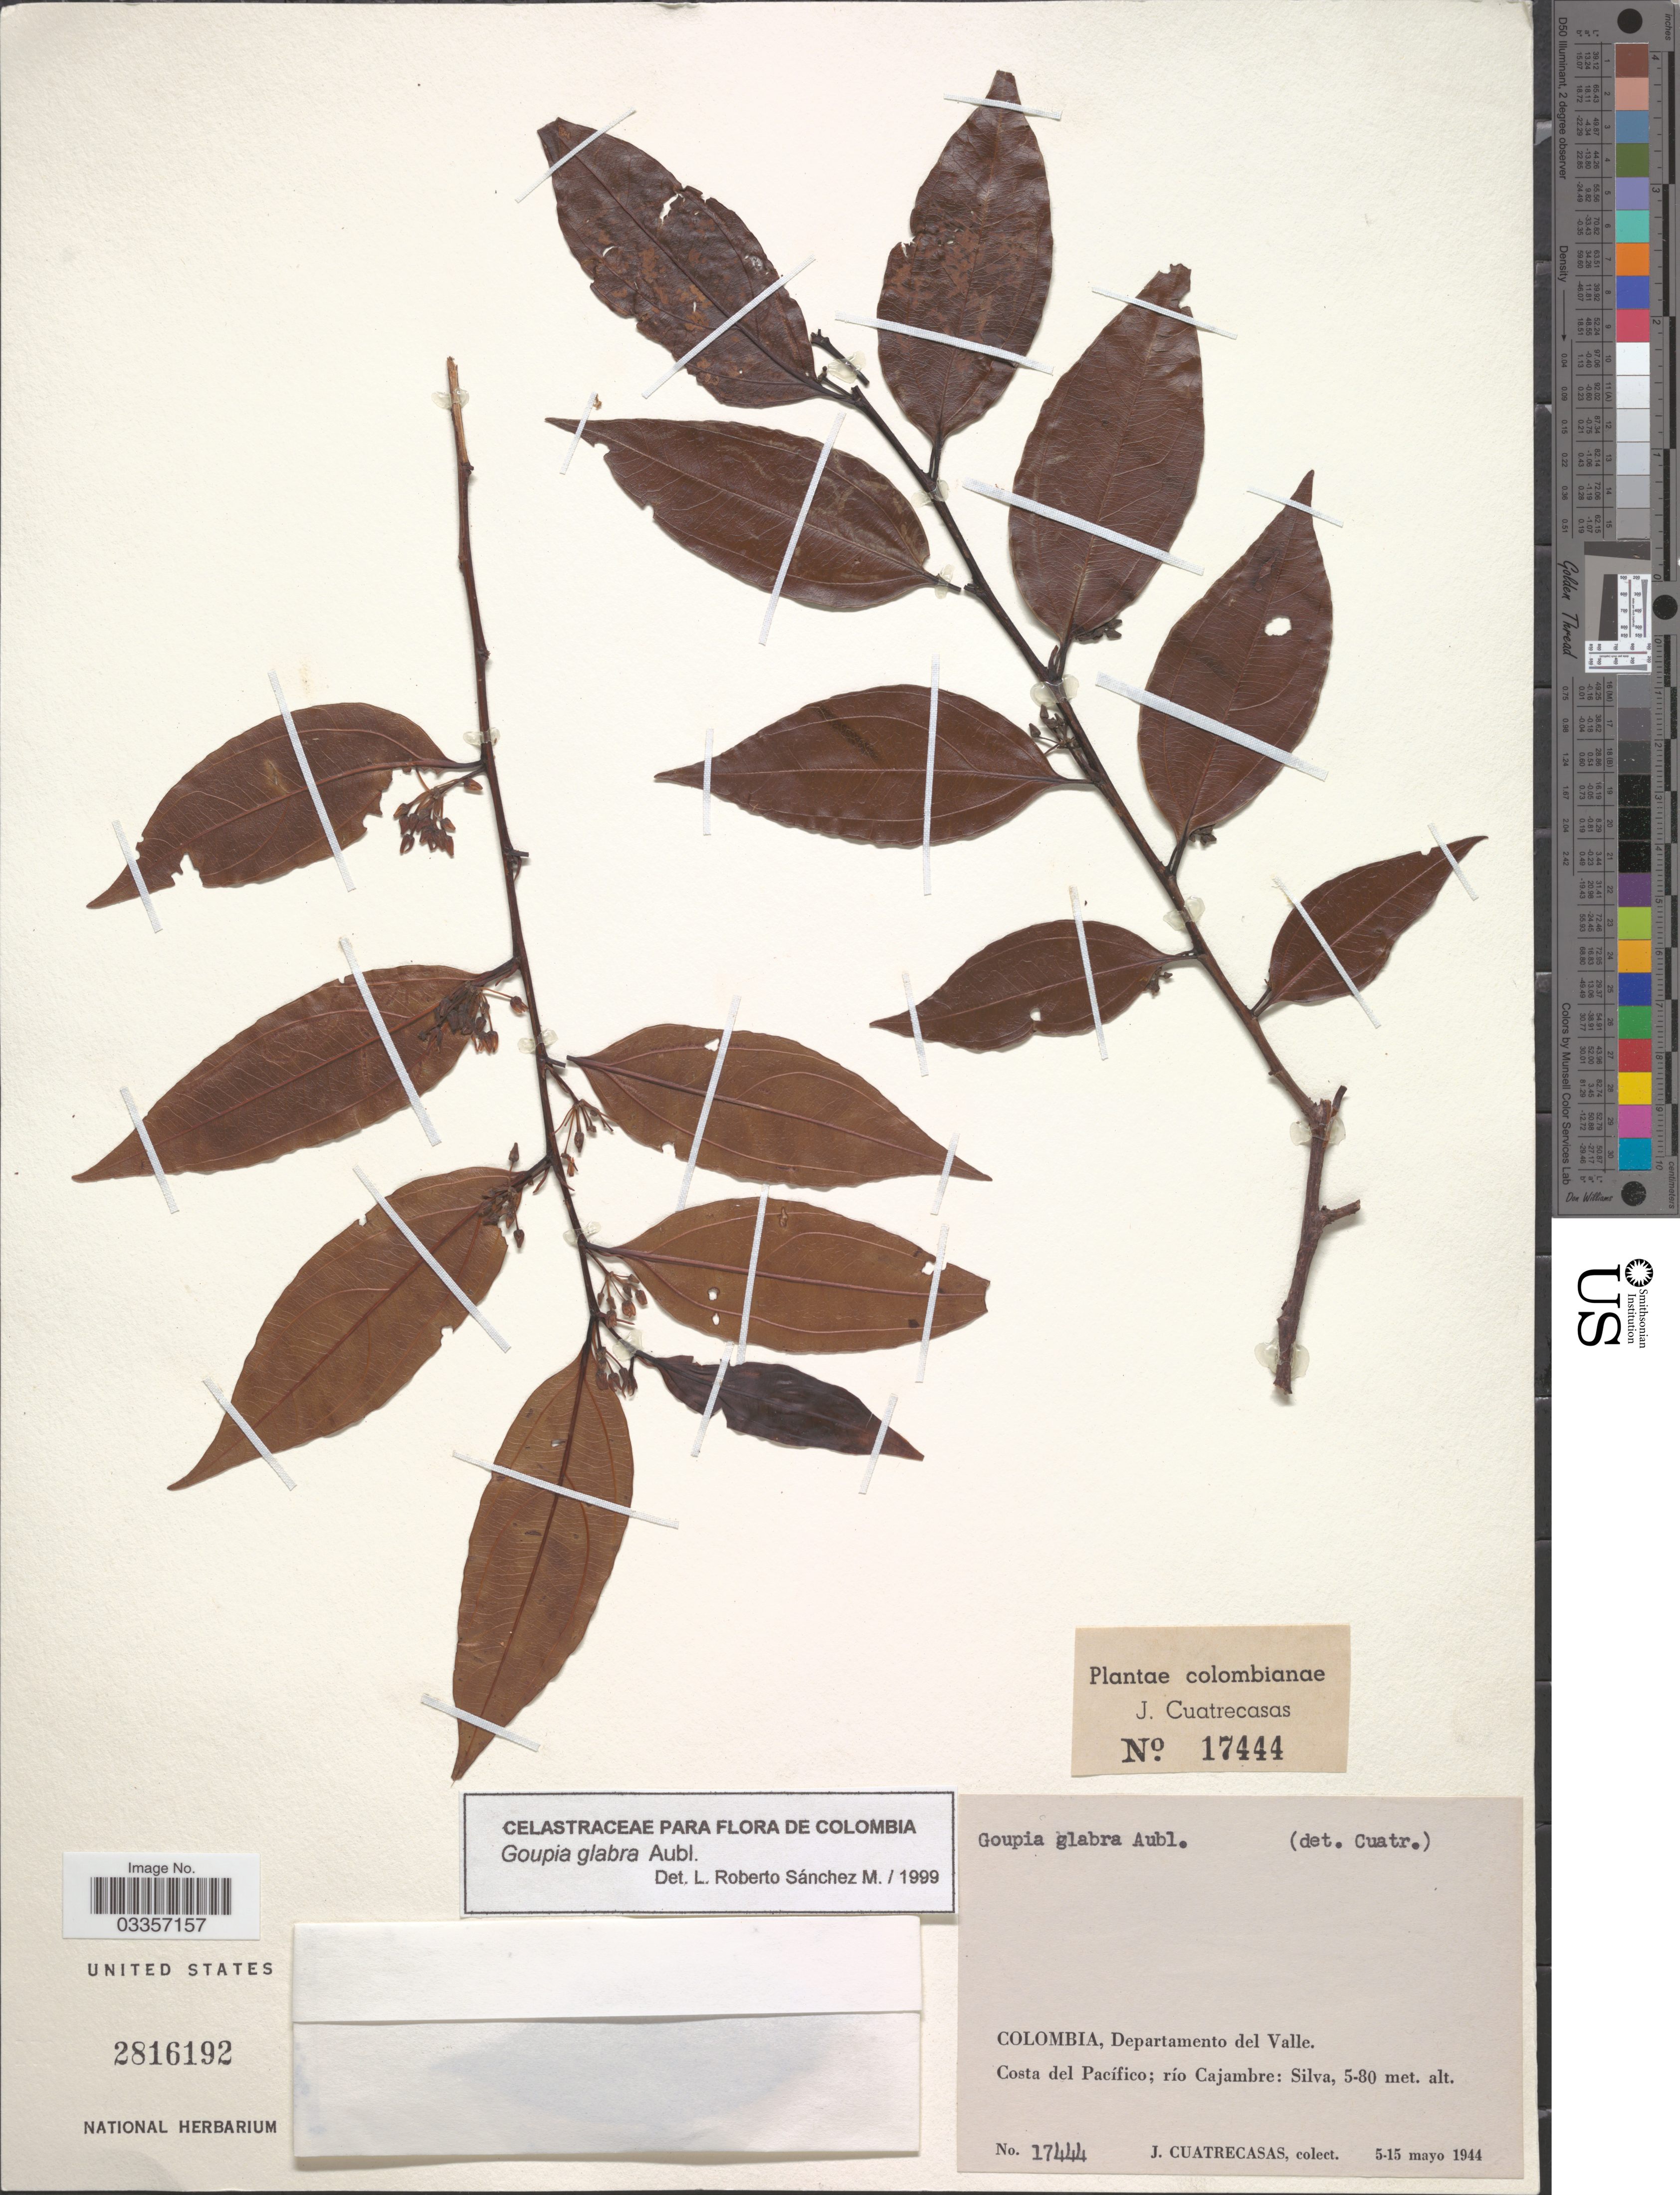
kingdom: Plantae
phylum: Tracheophyta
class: Magnoliopsida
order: Malpighiales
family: Goupiaceae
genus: Goupia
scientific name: Goupia glabra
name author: Aubl.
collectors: J. Cuatrecasas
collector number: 17444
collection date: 1944-05-05/1944-05-15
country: Colombia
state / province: Valle del Cauca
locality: Departamento del Valle, Costa del Pacífico; río Cajambre: Silva.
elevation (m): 5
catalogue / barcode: US 2816192